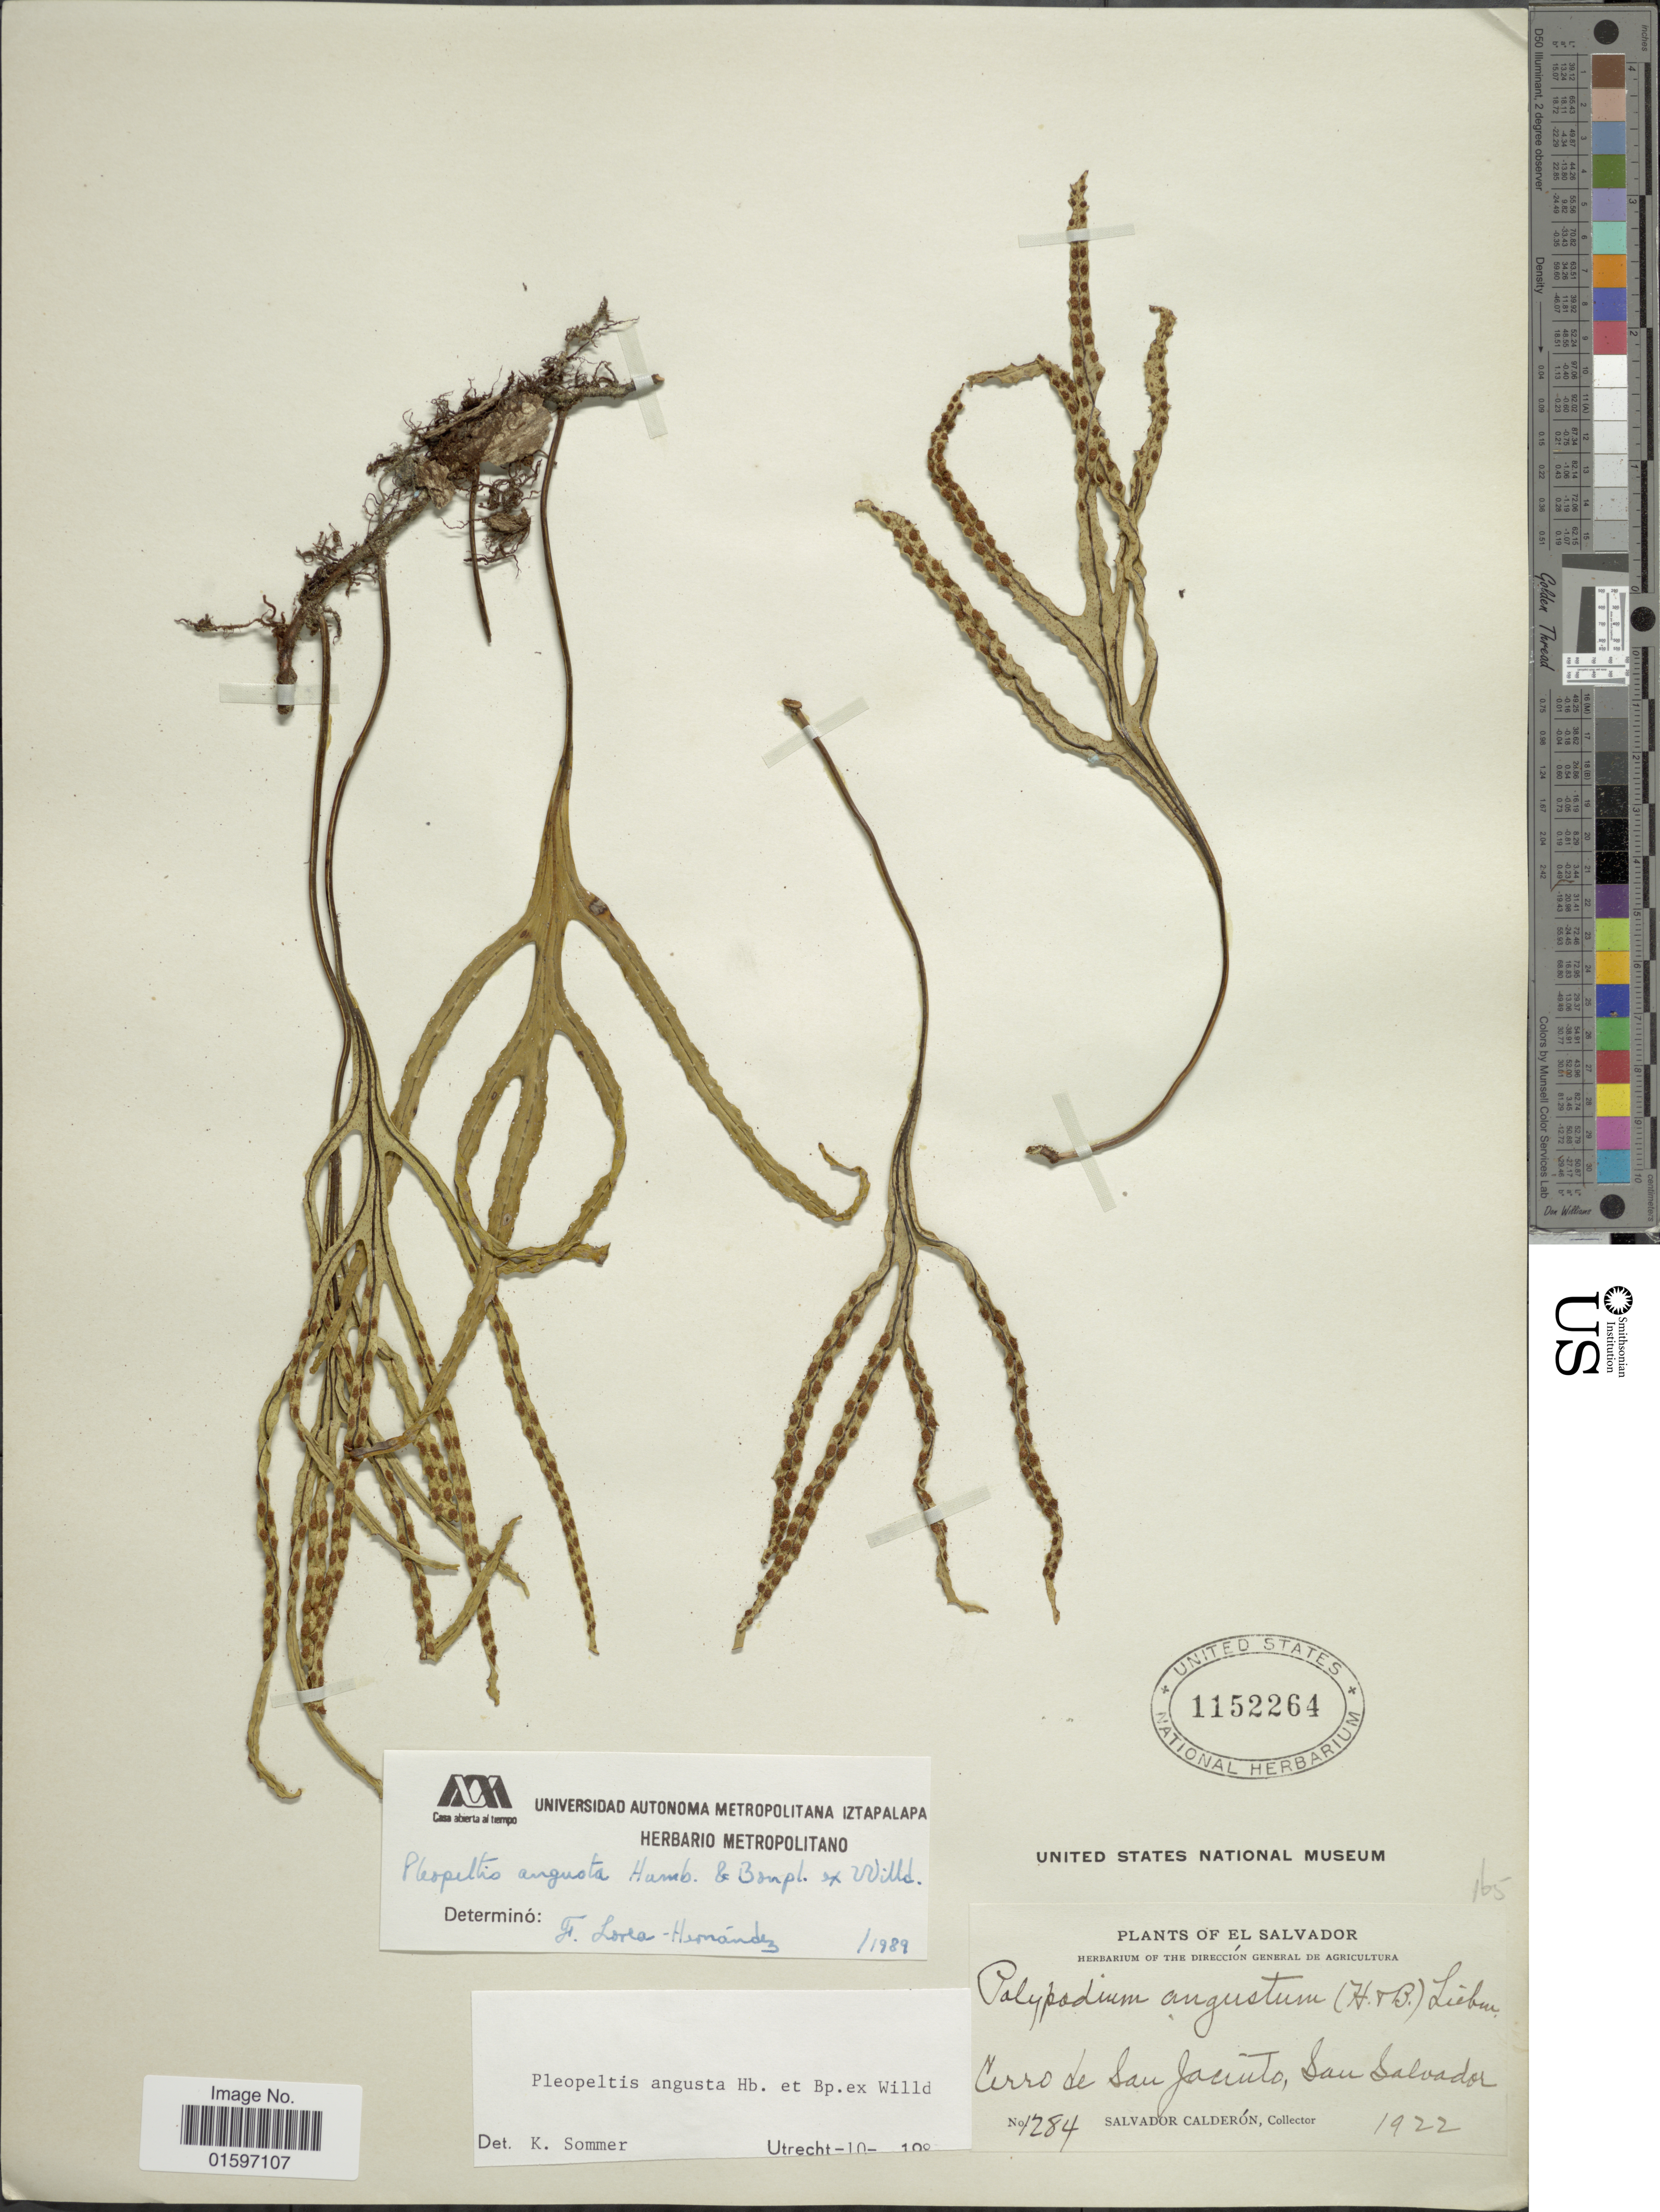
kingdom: Plantae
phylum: Tracheophyta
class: Polypodiopsida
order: Polypodiales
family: Polypodiaceae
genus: Pleopeltis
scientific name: Pleopeltis angusta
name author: Humb. & Bonap. ex Willd.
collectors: S. Calderón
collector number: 1284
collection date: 1922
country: El Salvador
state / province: San Salvador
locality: Cerro de San Jacinto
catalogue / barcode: US 1152264